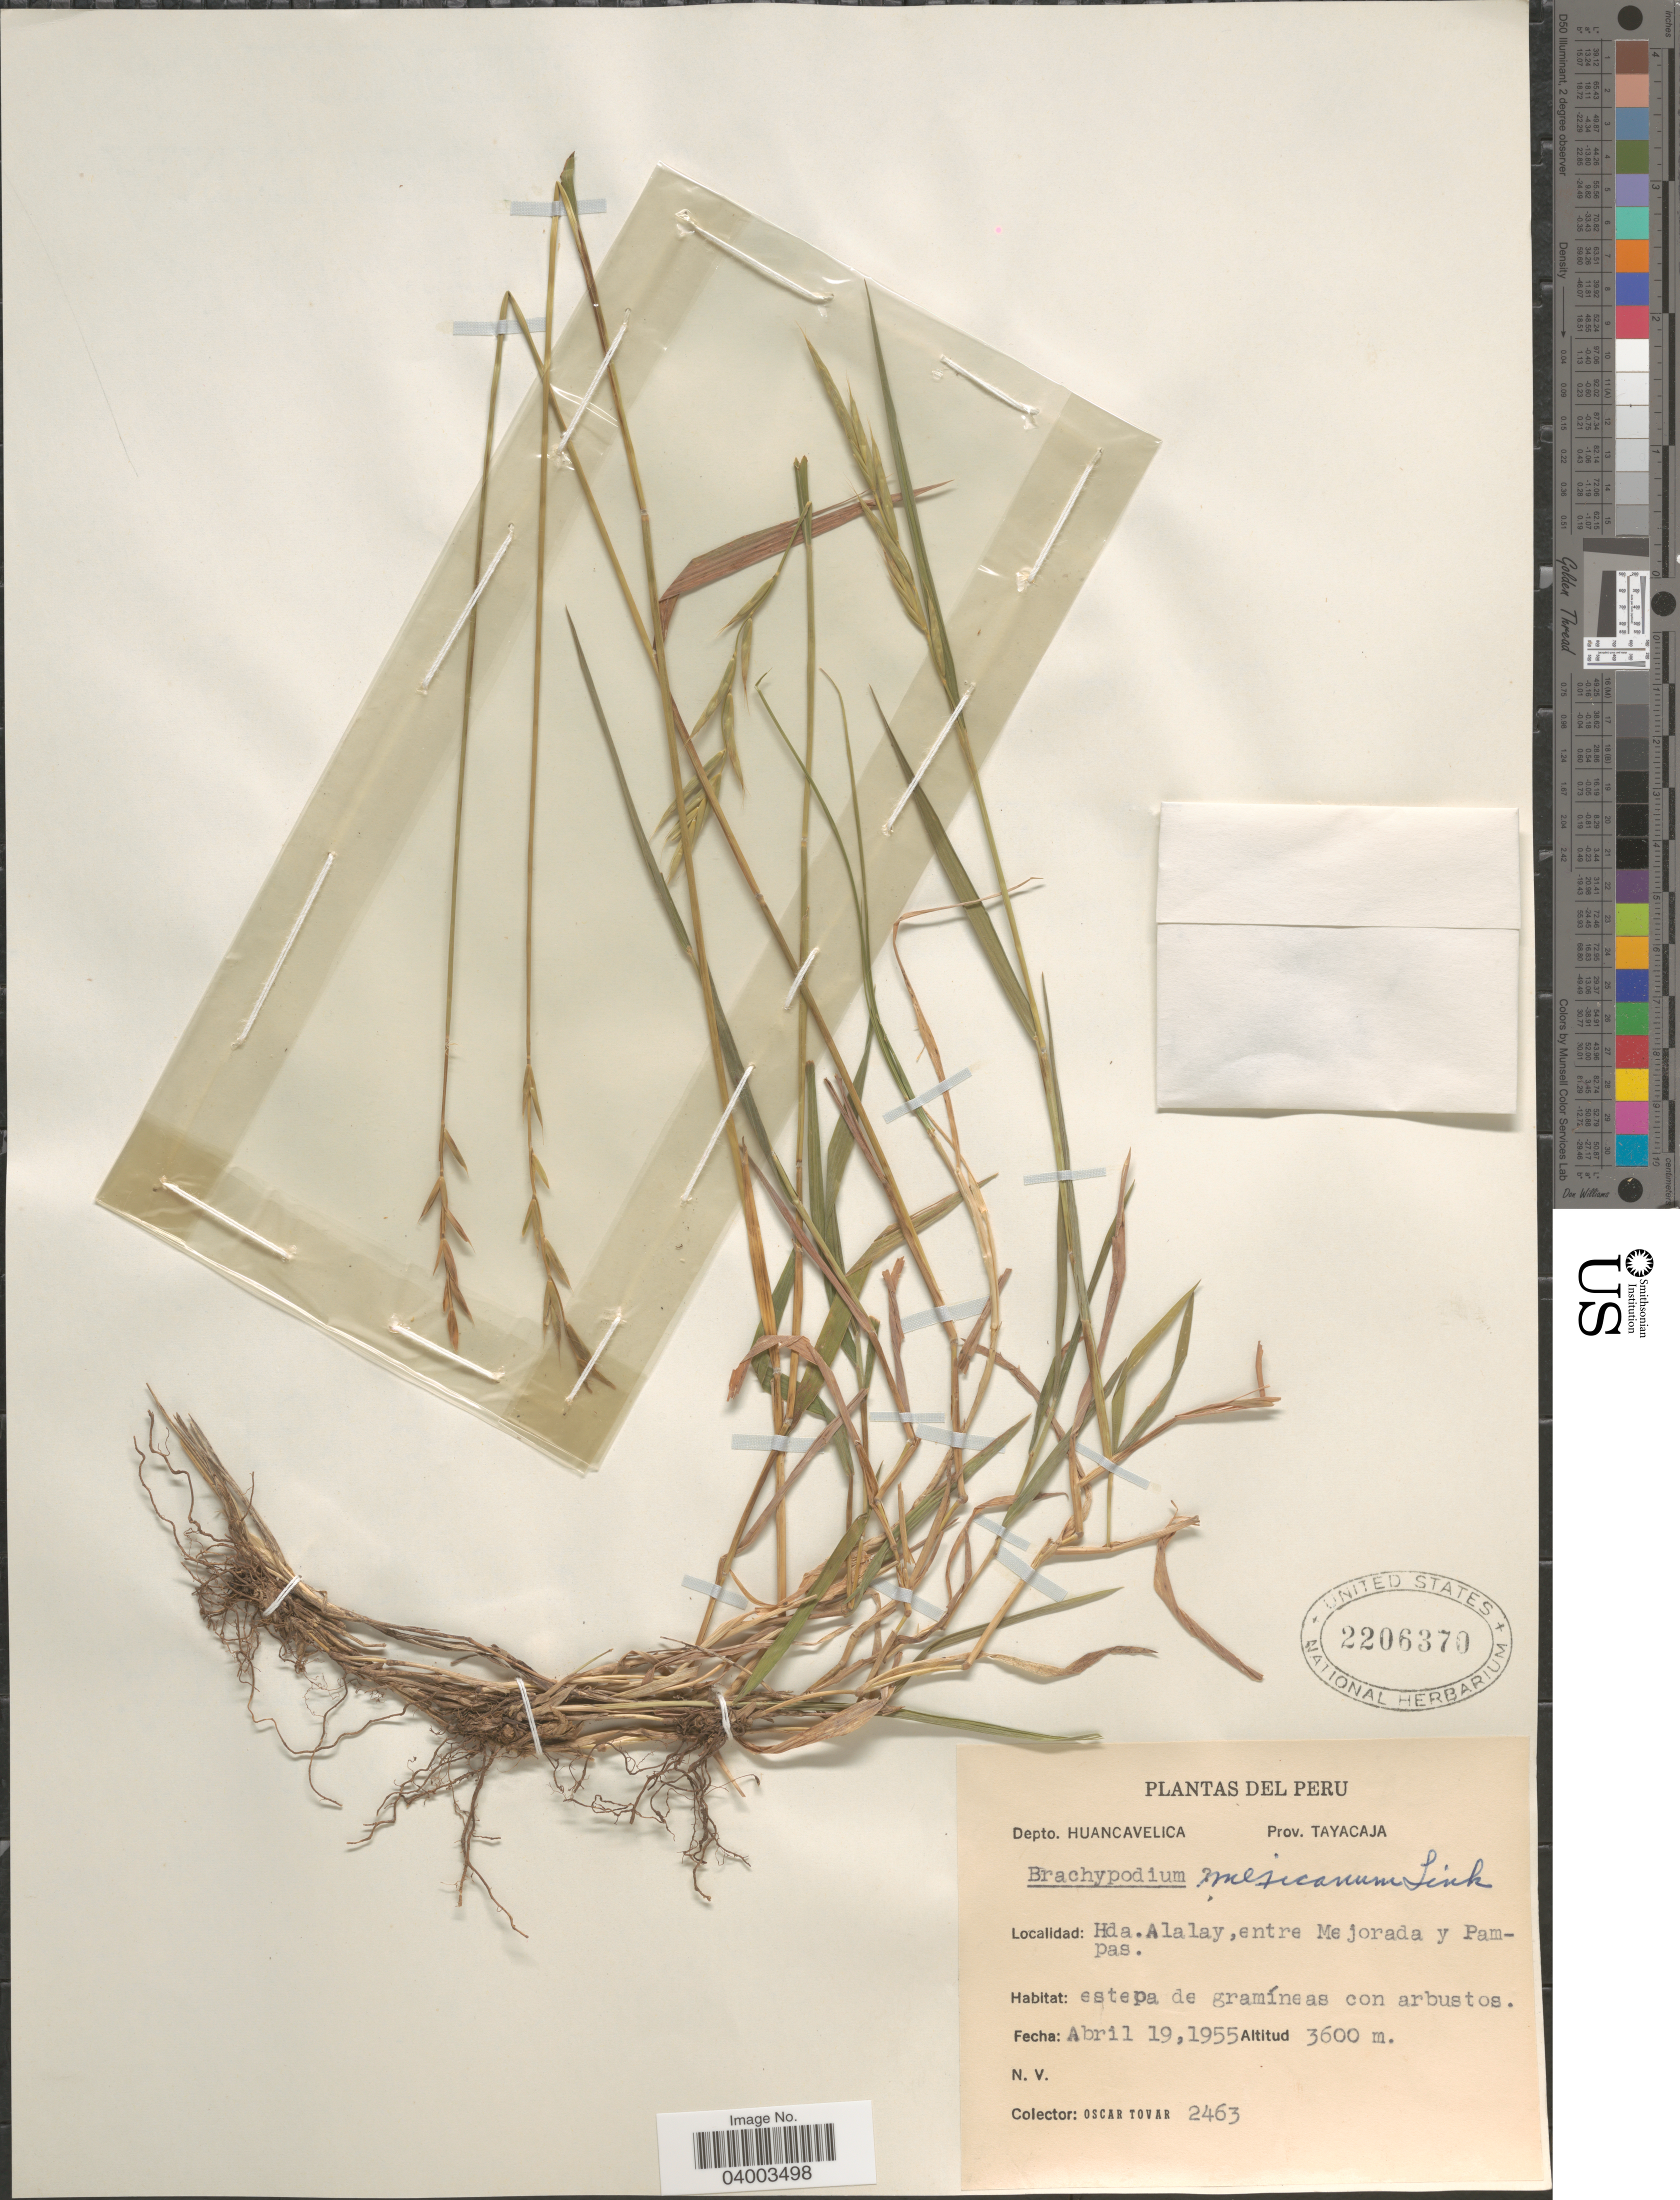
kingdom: Plantae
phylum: Tracheophyta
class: Liliopsida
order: Poales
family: Poaceae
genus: Brachypodium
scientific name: Brachypodium mexicanum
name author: (Roem. & Schult.) Link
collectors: Ó. Tovar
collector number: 2463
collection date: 1955-04-19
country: Peru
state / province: Huancavelica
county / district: Tayacaja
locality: Depto. Huancavelica. Prov. Tayacaja. Hda. Alalay, entre Mejorada y Pampas.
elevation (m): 3600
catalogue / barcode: US 2206370